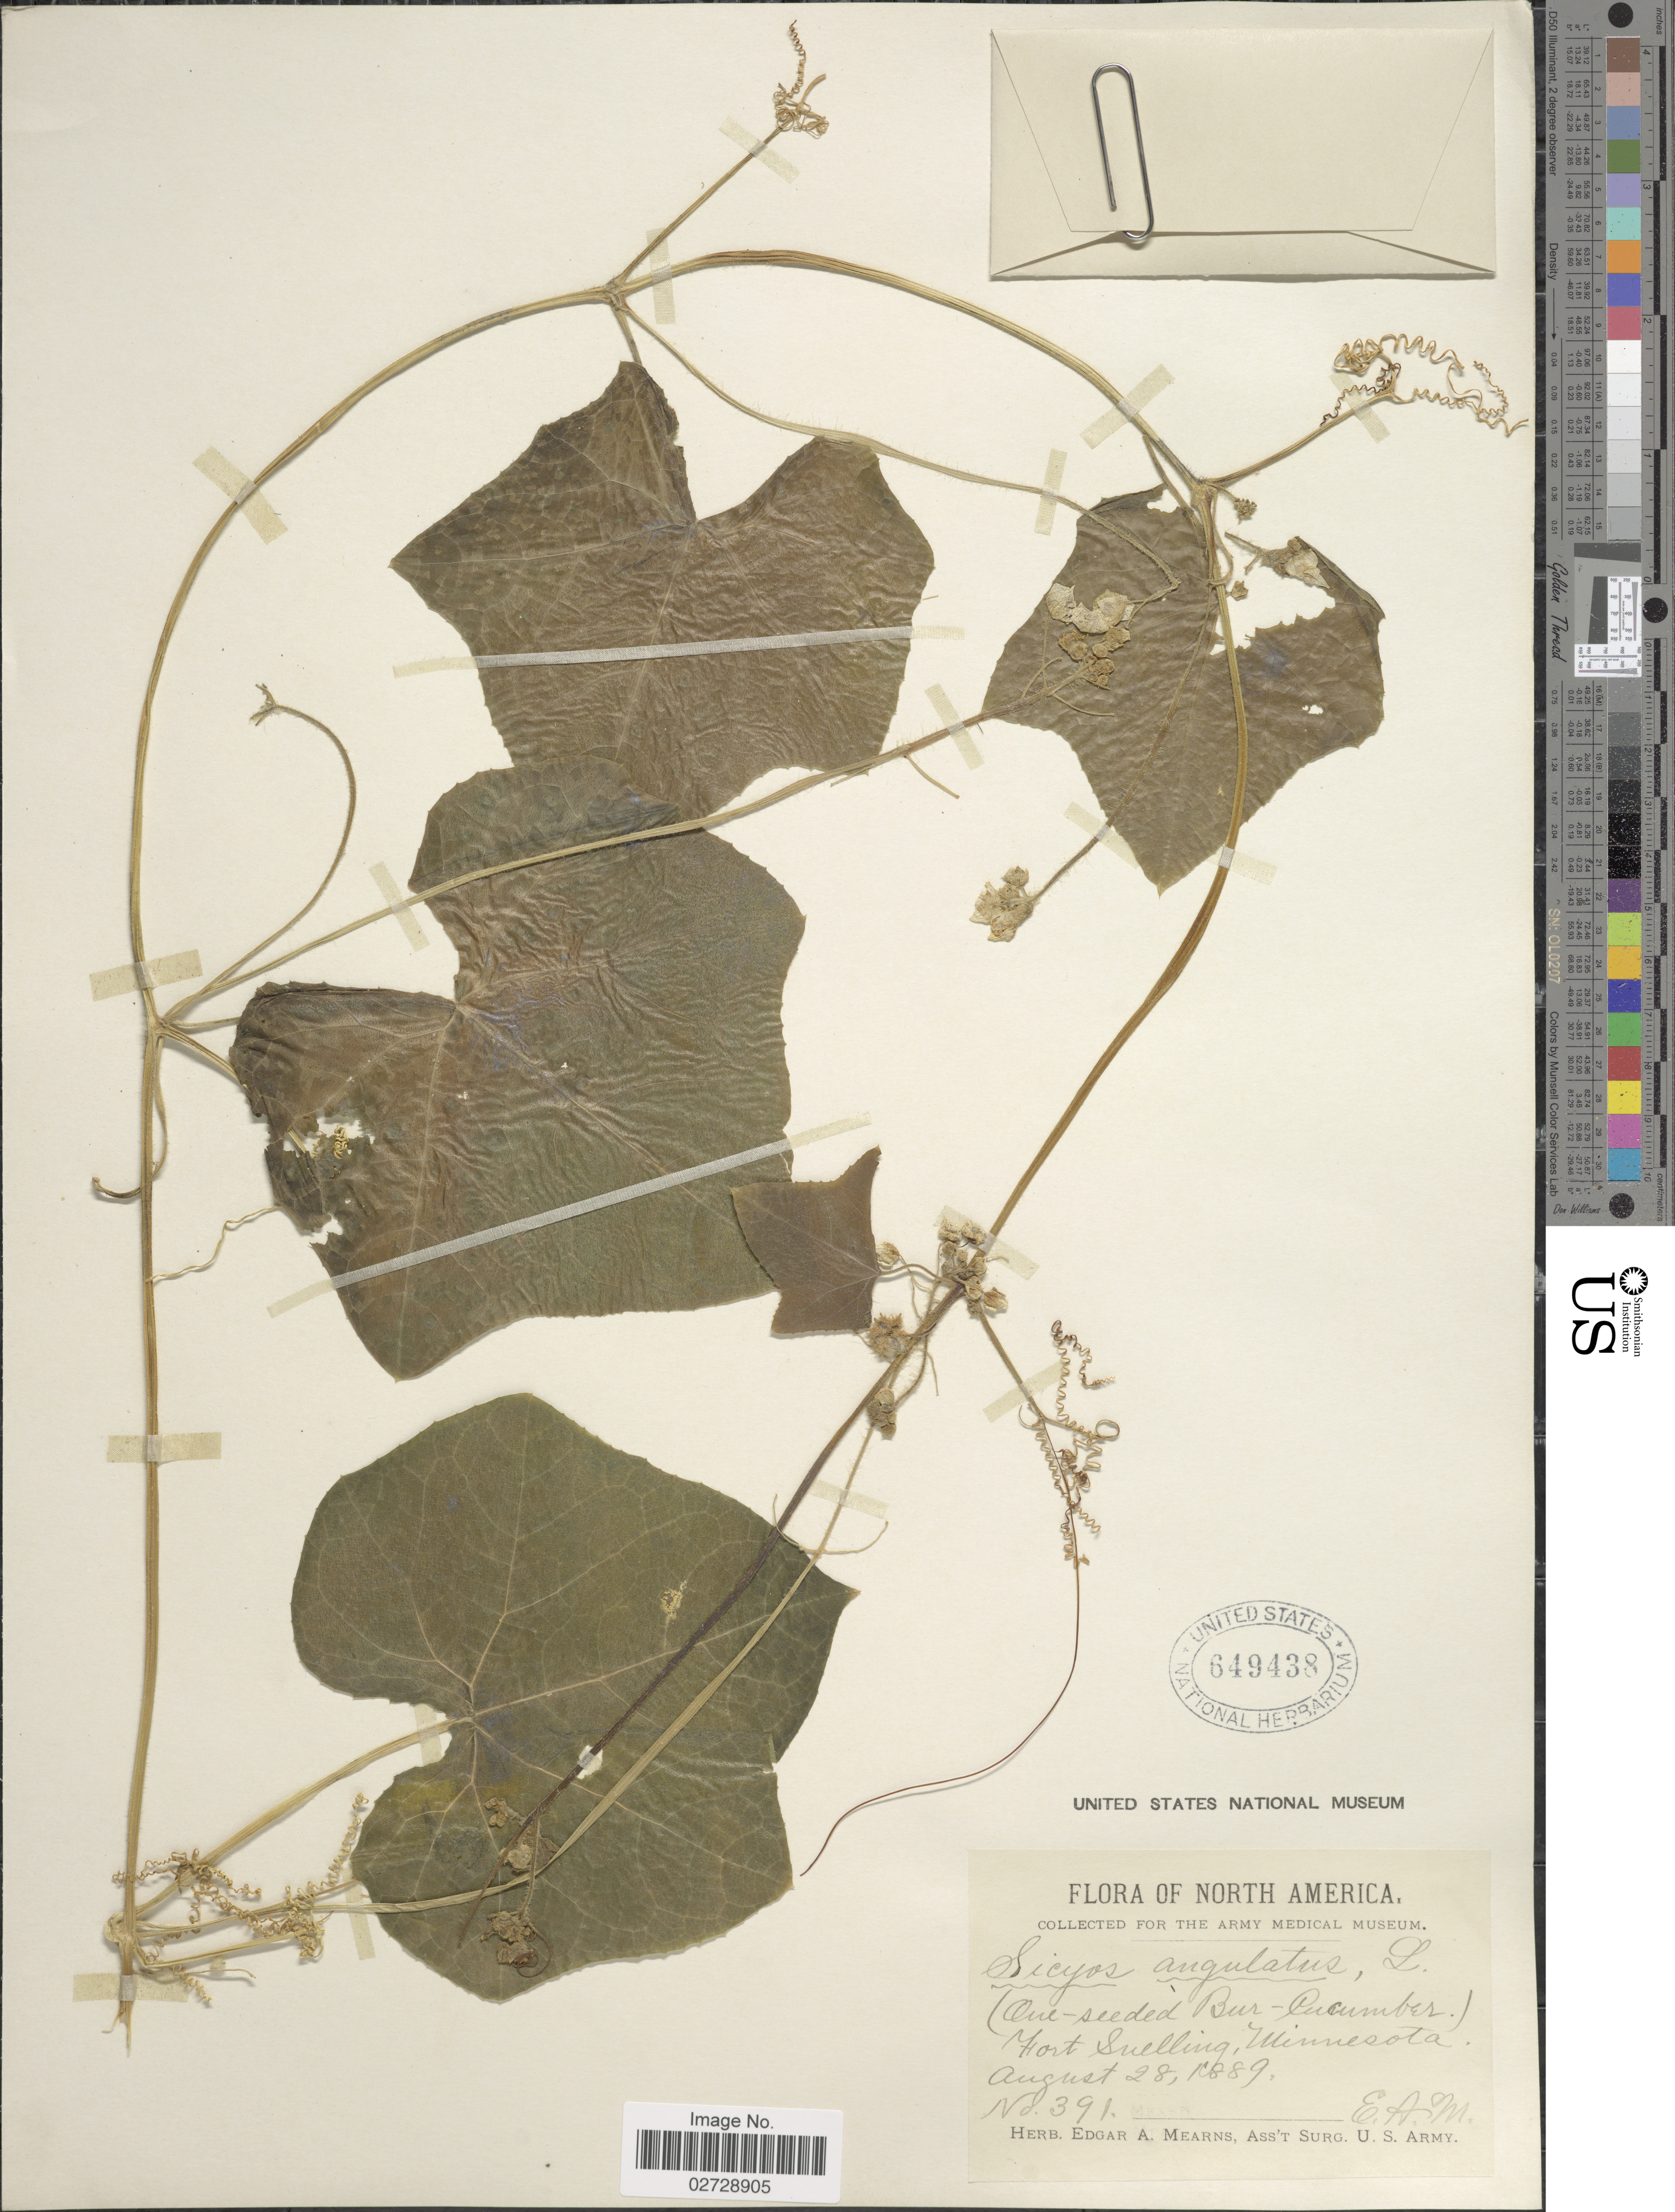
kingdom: Plantae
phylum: Tracheophyta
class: Magnoliopsida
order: Cucurbitales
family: Cucurbitaceae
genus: Sicyos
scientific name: Sicyos angulatus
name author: L.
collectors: E. A. Mearns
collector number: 391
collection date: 1889-08-28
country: United States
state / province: Minnesota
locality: Fort Snelling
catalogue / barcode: US 649438